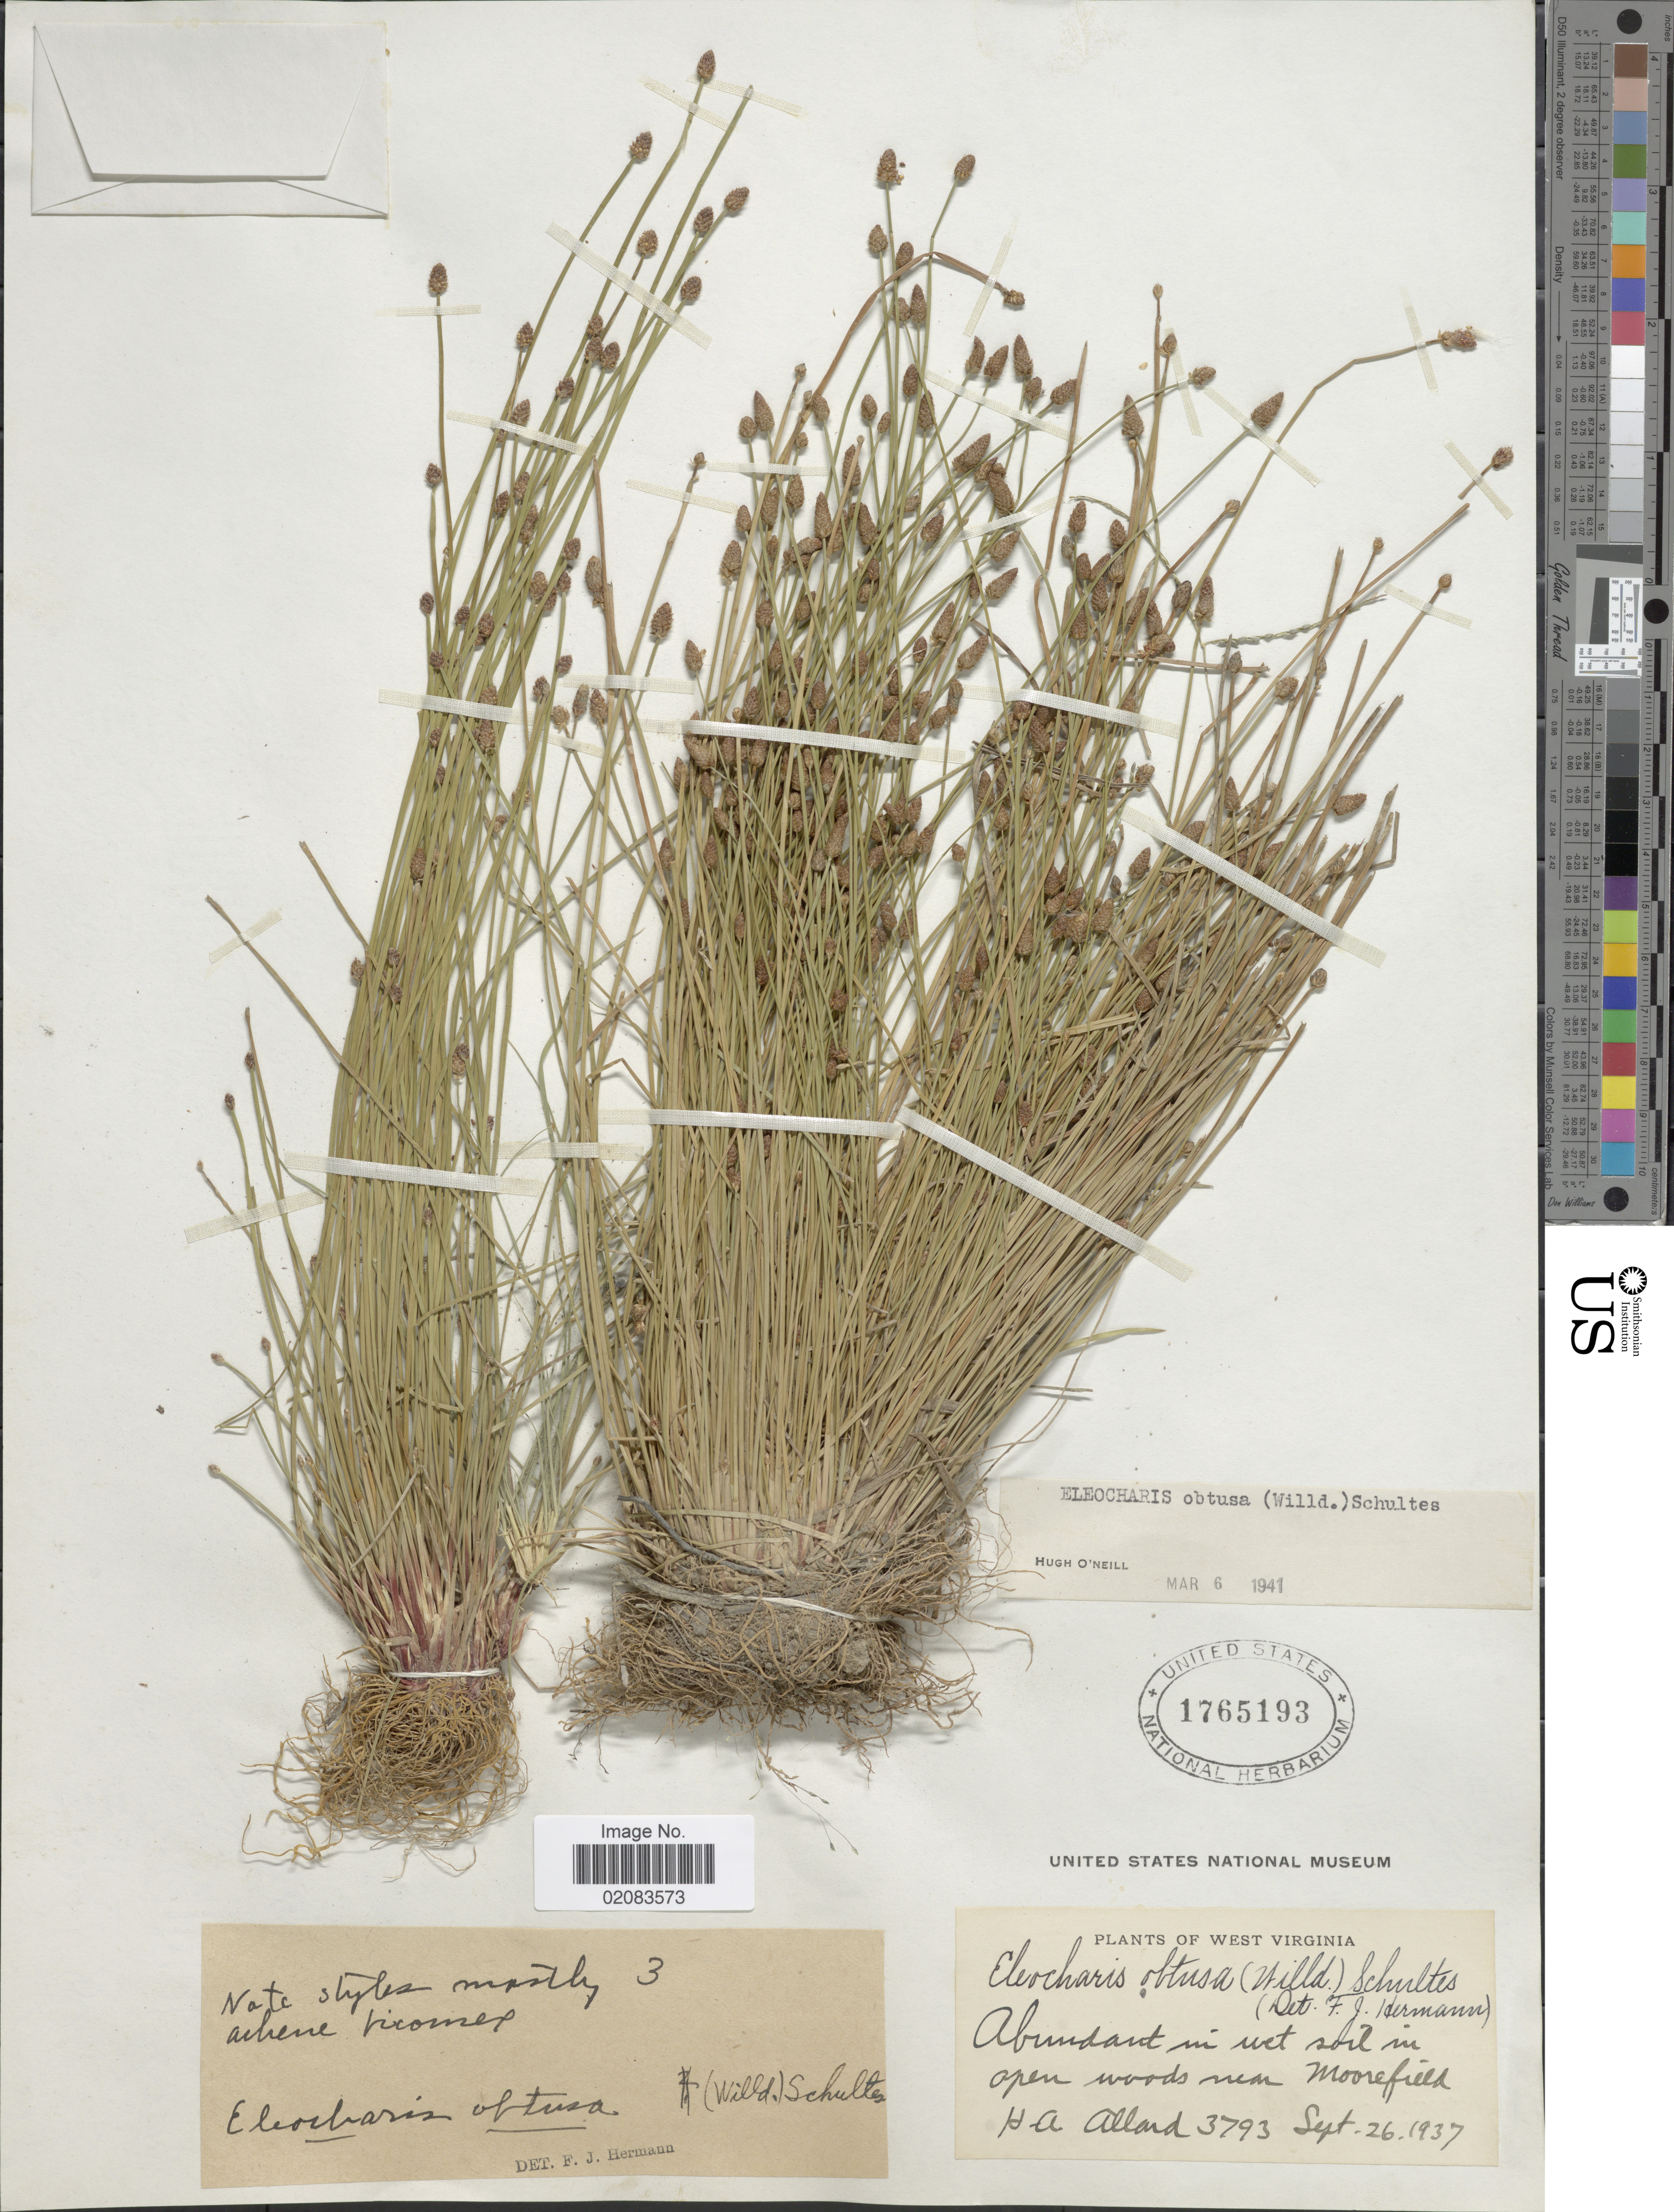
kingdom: Plantae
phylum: Tracheophyta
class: Liliopsida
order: Poales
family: Cyperaceae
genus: Eleocharis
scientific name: Eleocharis obtusa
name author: (Willd.) Schult.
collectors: H. A. Allard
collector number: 3793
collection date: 1937-09-26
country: United States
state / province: West Virginia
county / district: Hardy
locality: Abundant in wet soil in open woods near Moorefield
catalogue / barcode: US 1765193